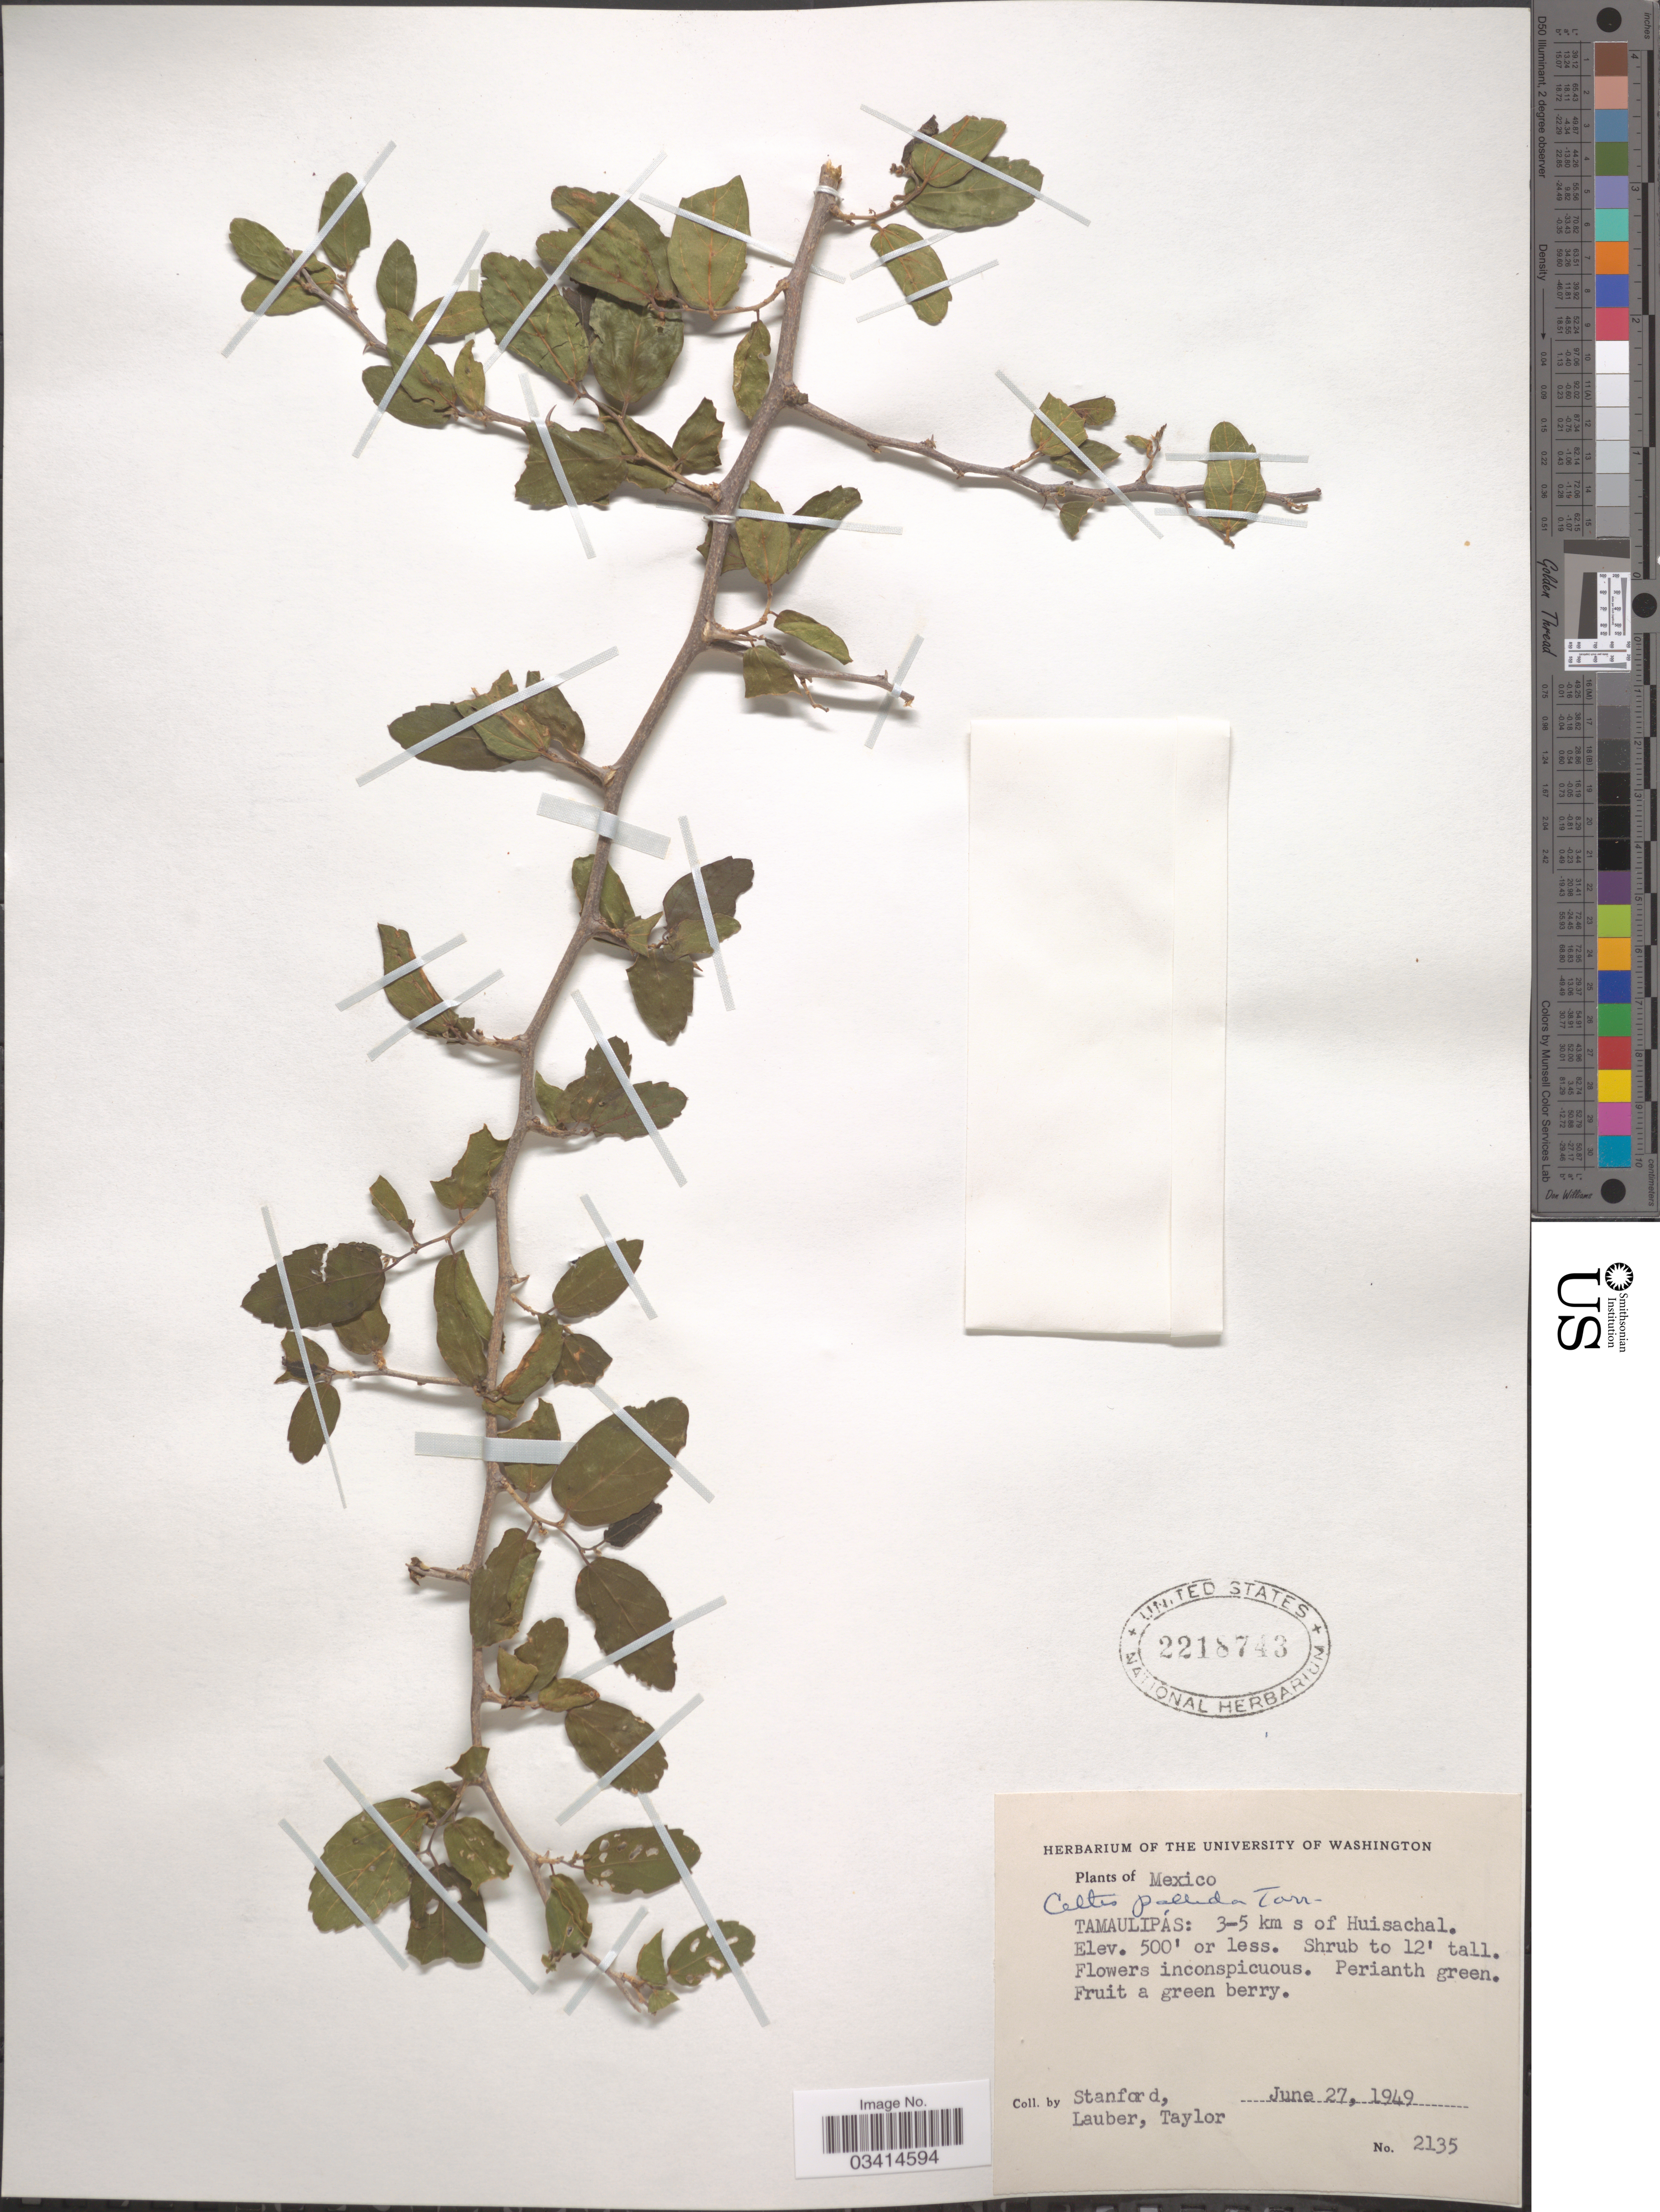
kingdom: Plantae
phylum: Tracheophyta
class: Magnoliopsida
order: Rosales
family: Cannabaceae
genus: Celtis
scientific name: Celtis pallida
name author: Torr. in Emory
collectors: -. Stanford, Lauber, -- & -- Taylor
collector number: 2135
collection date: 1949-06-27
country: Mexico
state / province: Tamaulipas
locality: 3-5 km s of Huisachal.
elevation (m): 152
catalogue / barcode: US 2218743